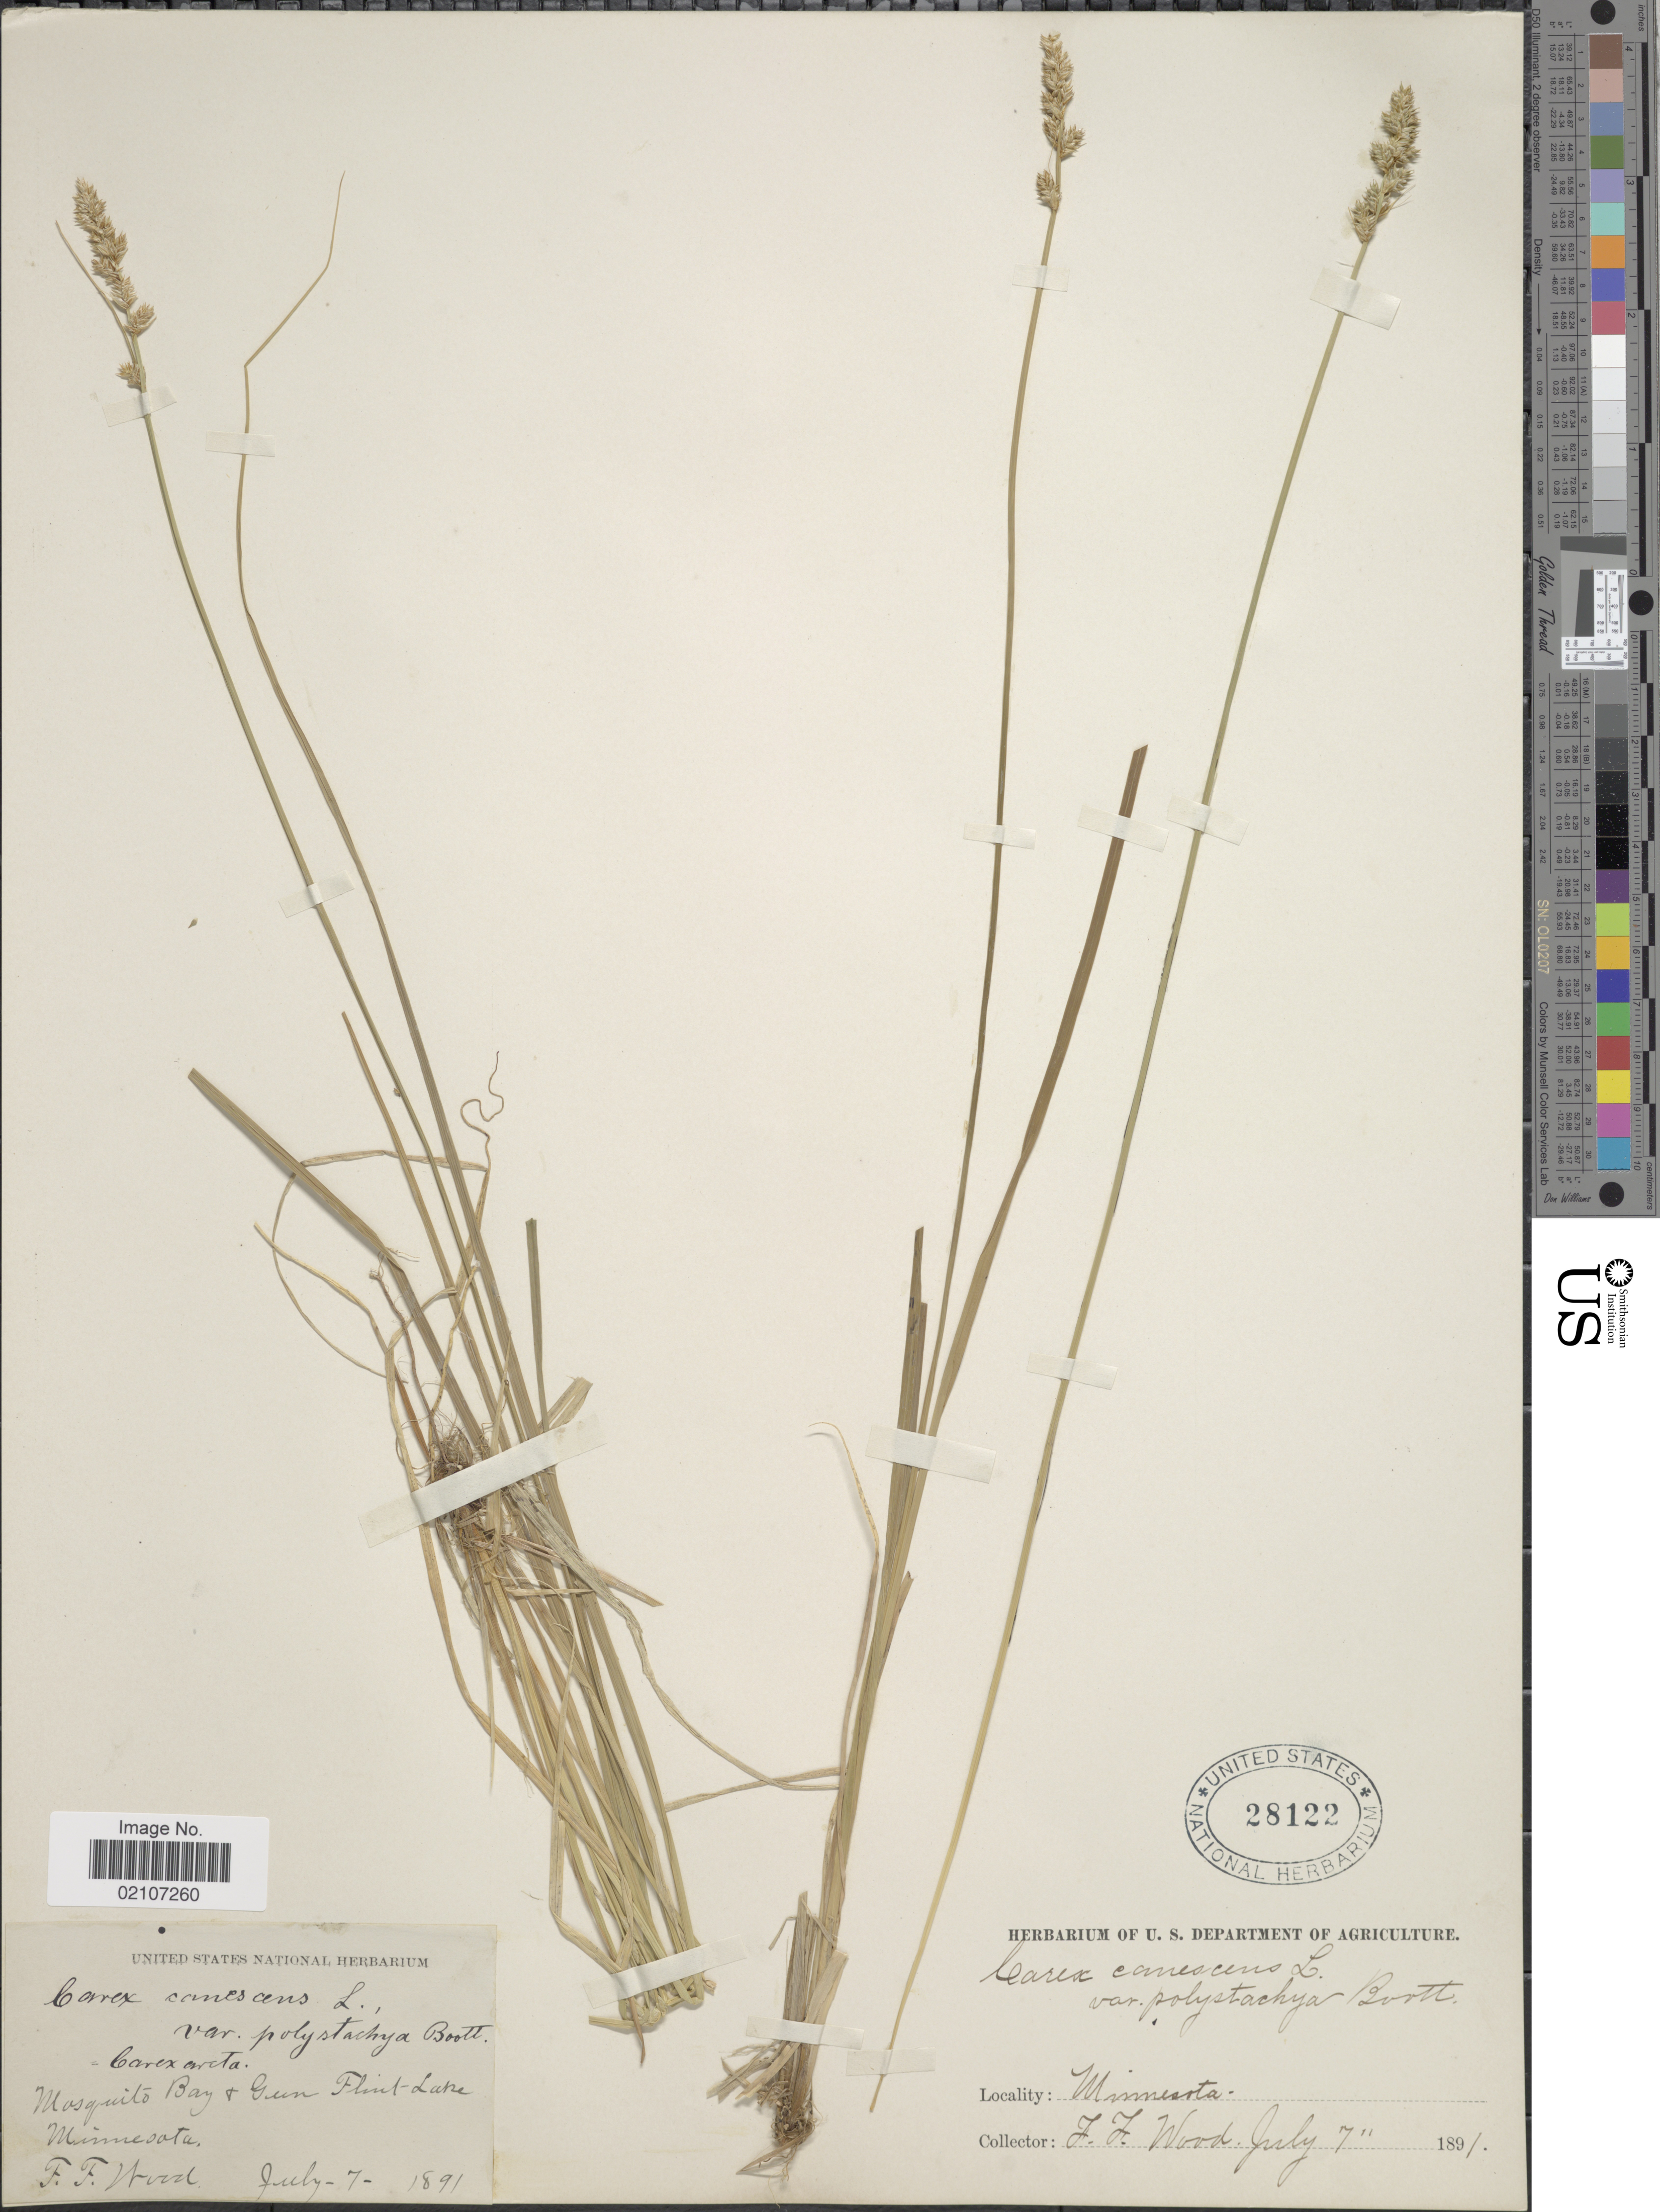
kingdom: Plantae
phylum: Tracheophyta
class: Liliopsida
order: Poales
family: Cyperaceae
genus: Carex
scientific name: Carex canescens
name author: L.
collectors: F. Wood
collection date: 1891-07-07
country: United States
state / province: Minnesota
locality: Mosquito Bay + Gun Flint Lake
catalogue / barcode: US 28122